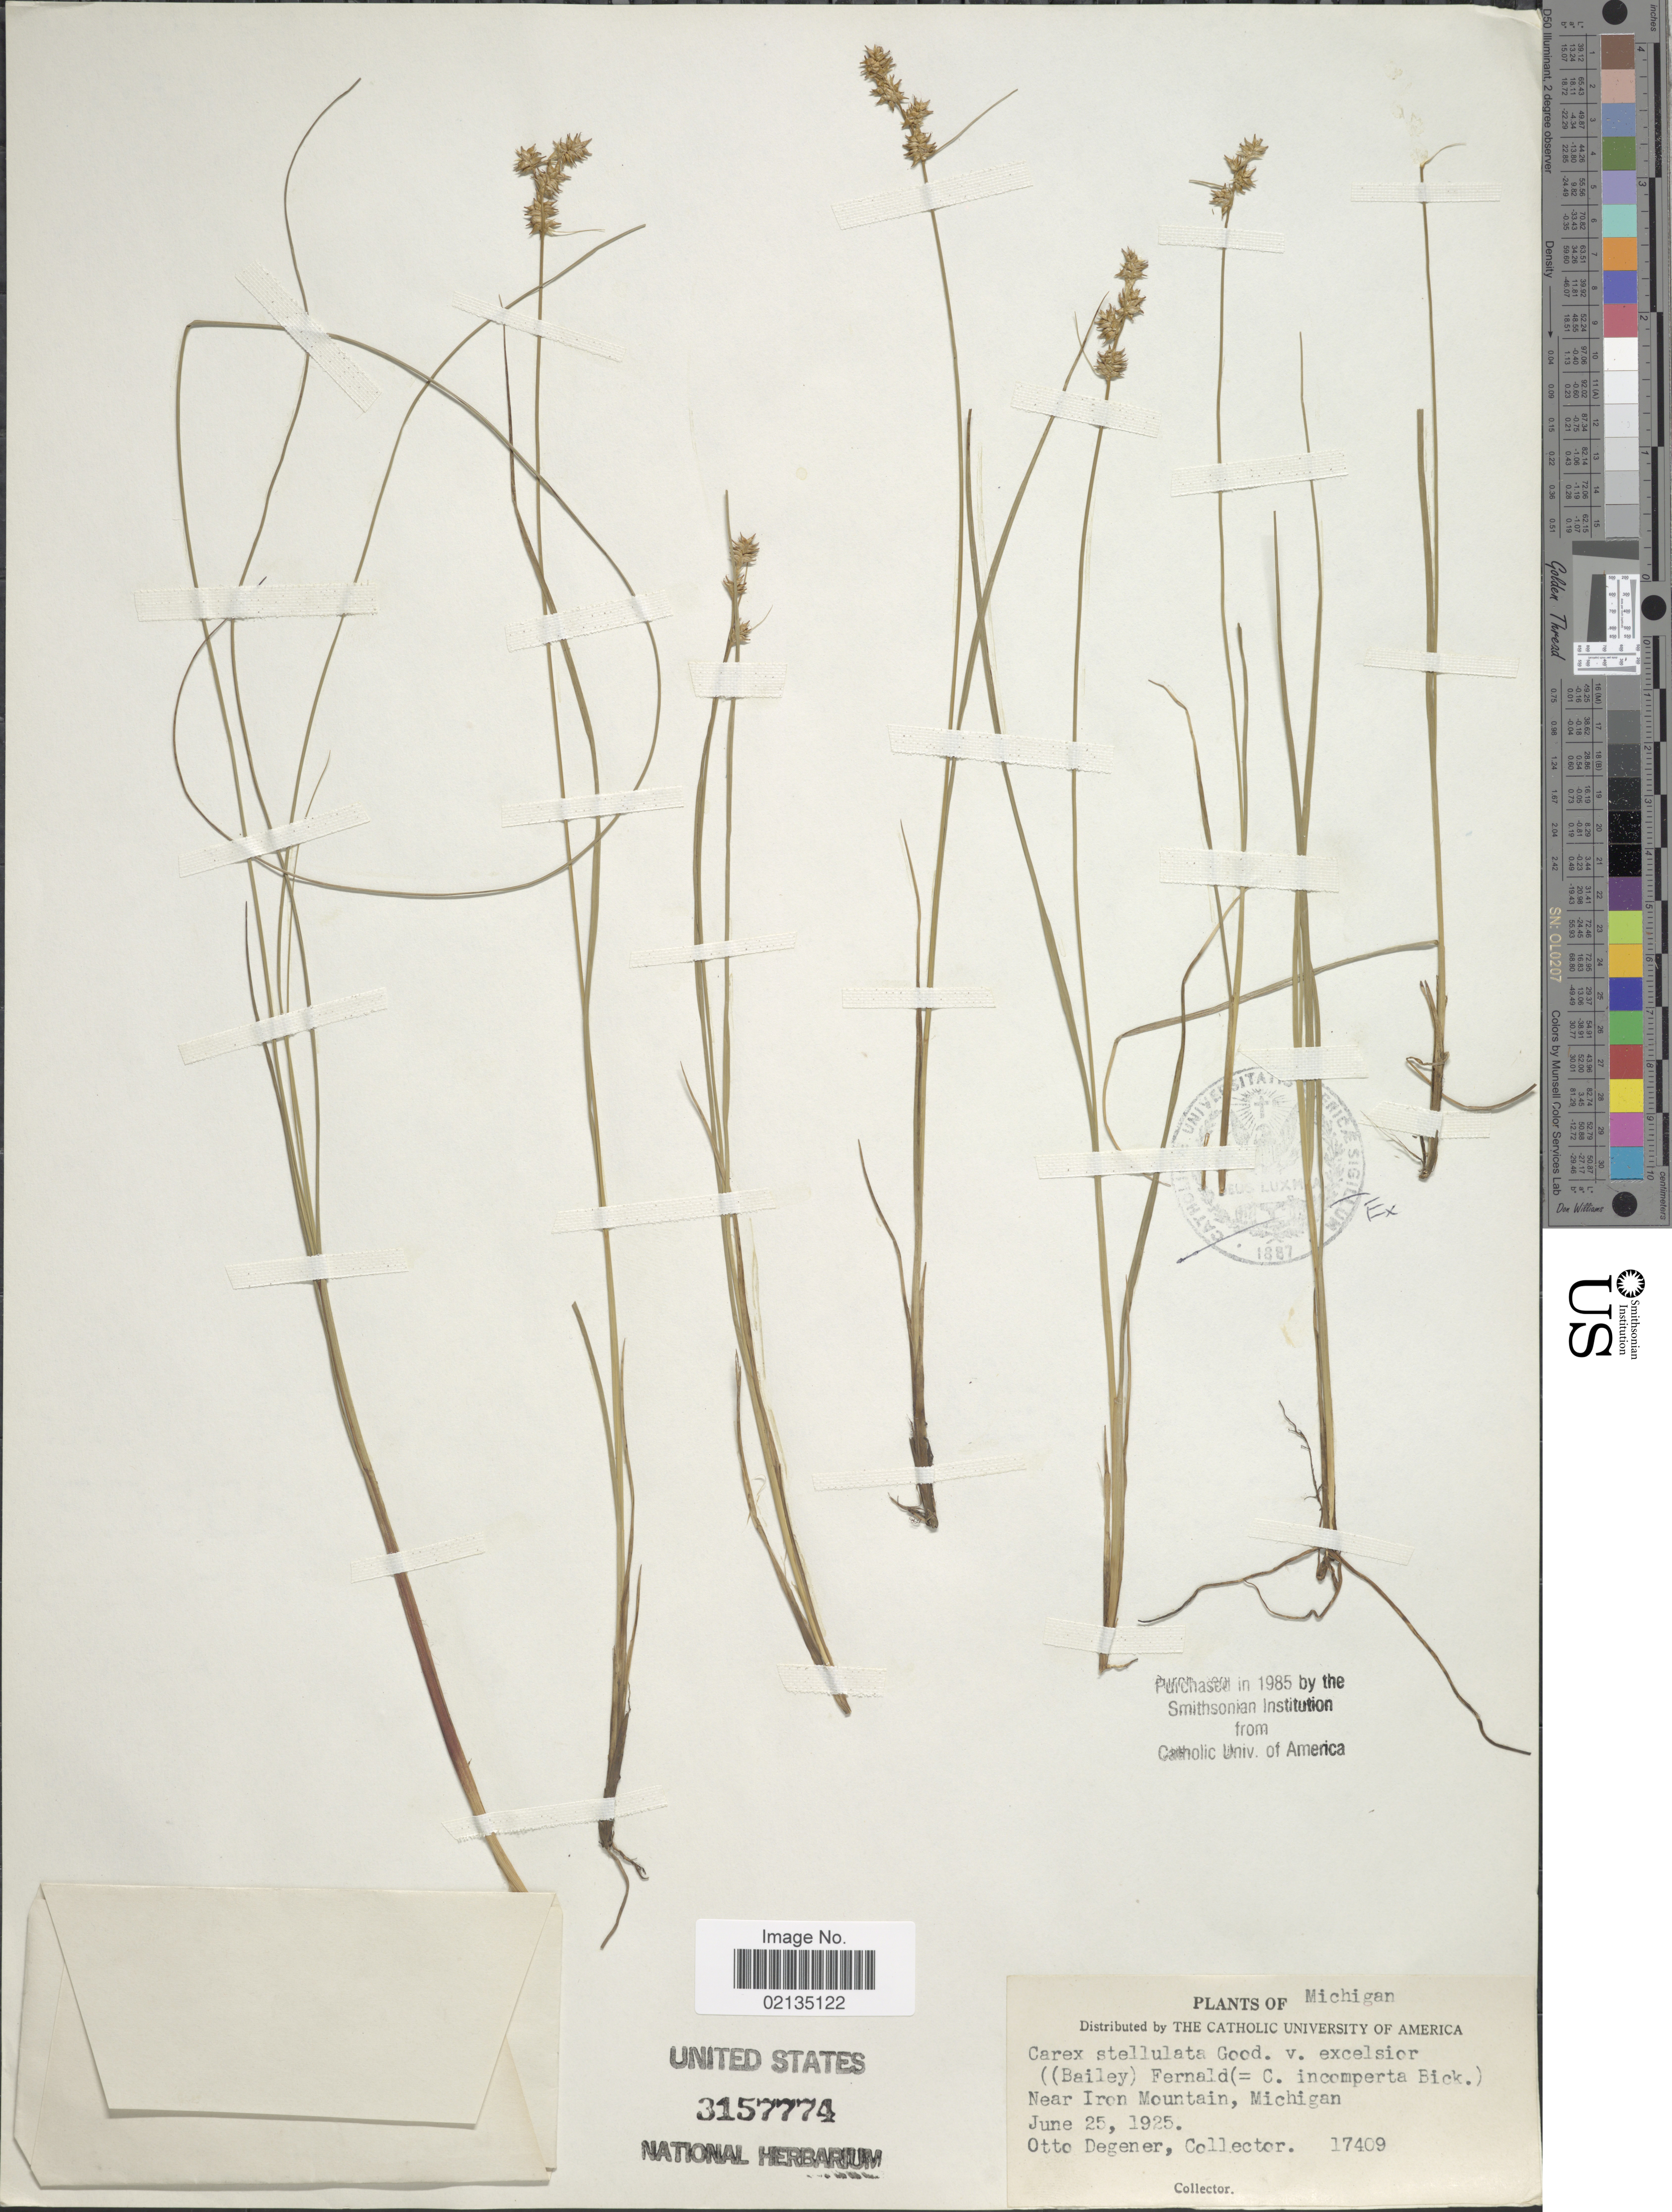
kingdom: Plantae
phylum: Tracheophyta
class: Liliopsida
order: Poales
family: Cyperaceae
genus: Carex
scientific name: Carex echinata subsp. echinata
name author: Murray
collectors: O. Degener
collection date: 1925-06-25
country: United States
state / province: Michigan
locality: Michigan, near Iron Mountain, Michigan.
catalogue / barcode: US 3157774